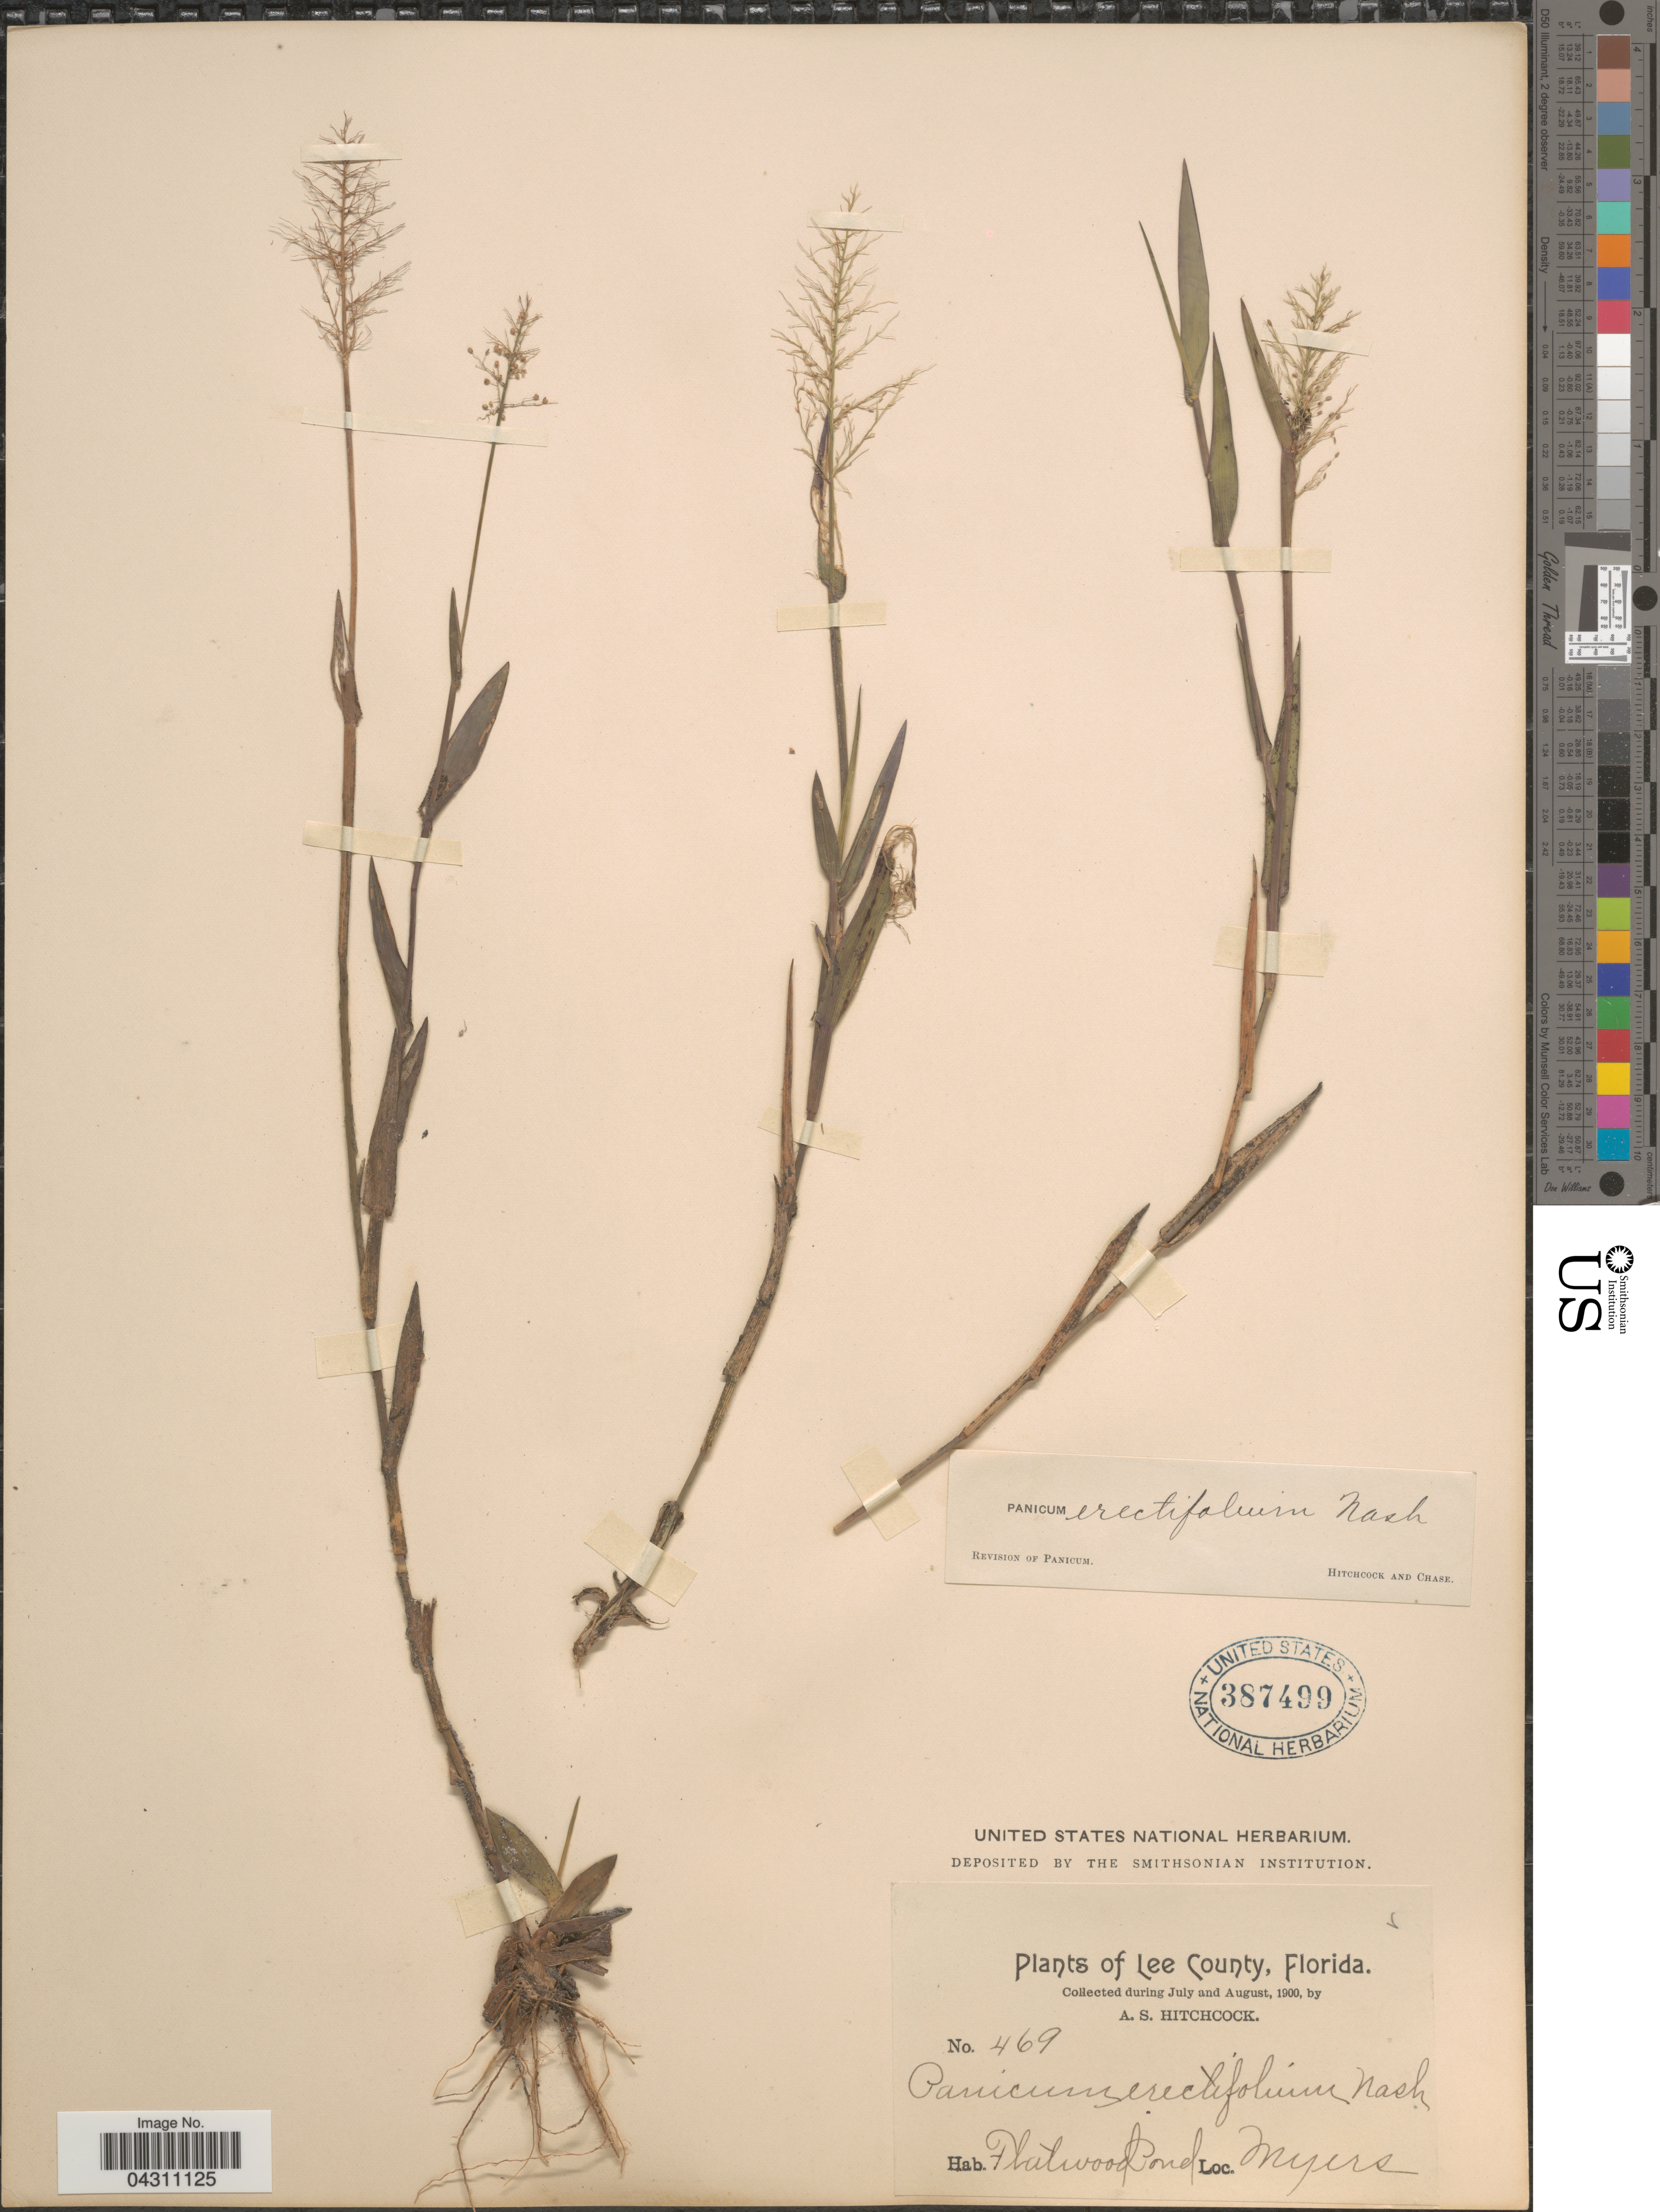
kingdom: Plantae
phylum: Tracheophyta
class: Liliopsida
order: Poales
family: Poaceae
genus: Dichanthelium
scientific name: Dichanthelium sphaerocarpon var. floridanum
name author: (Vasey) Davidse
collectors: A. S. Hitchcock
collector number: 469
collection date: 1900-07/1900-08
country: United States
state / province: Florida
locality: Lee County. Flatwood Pond. Myers.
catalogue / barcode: US 387499